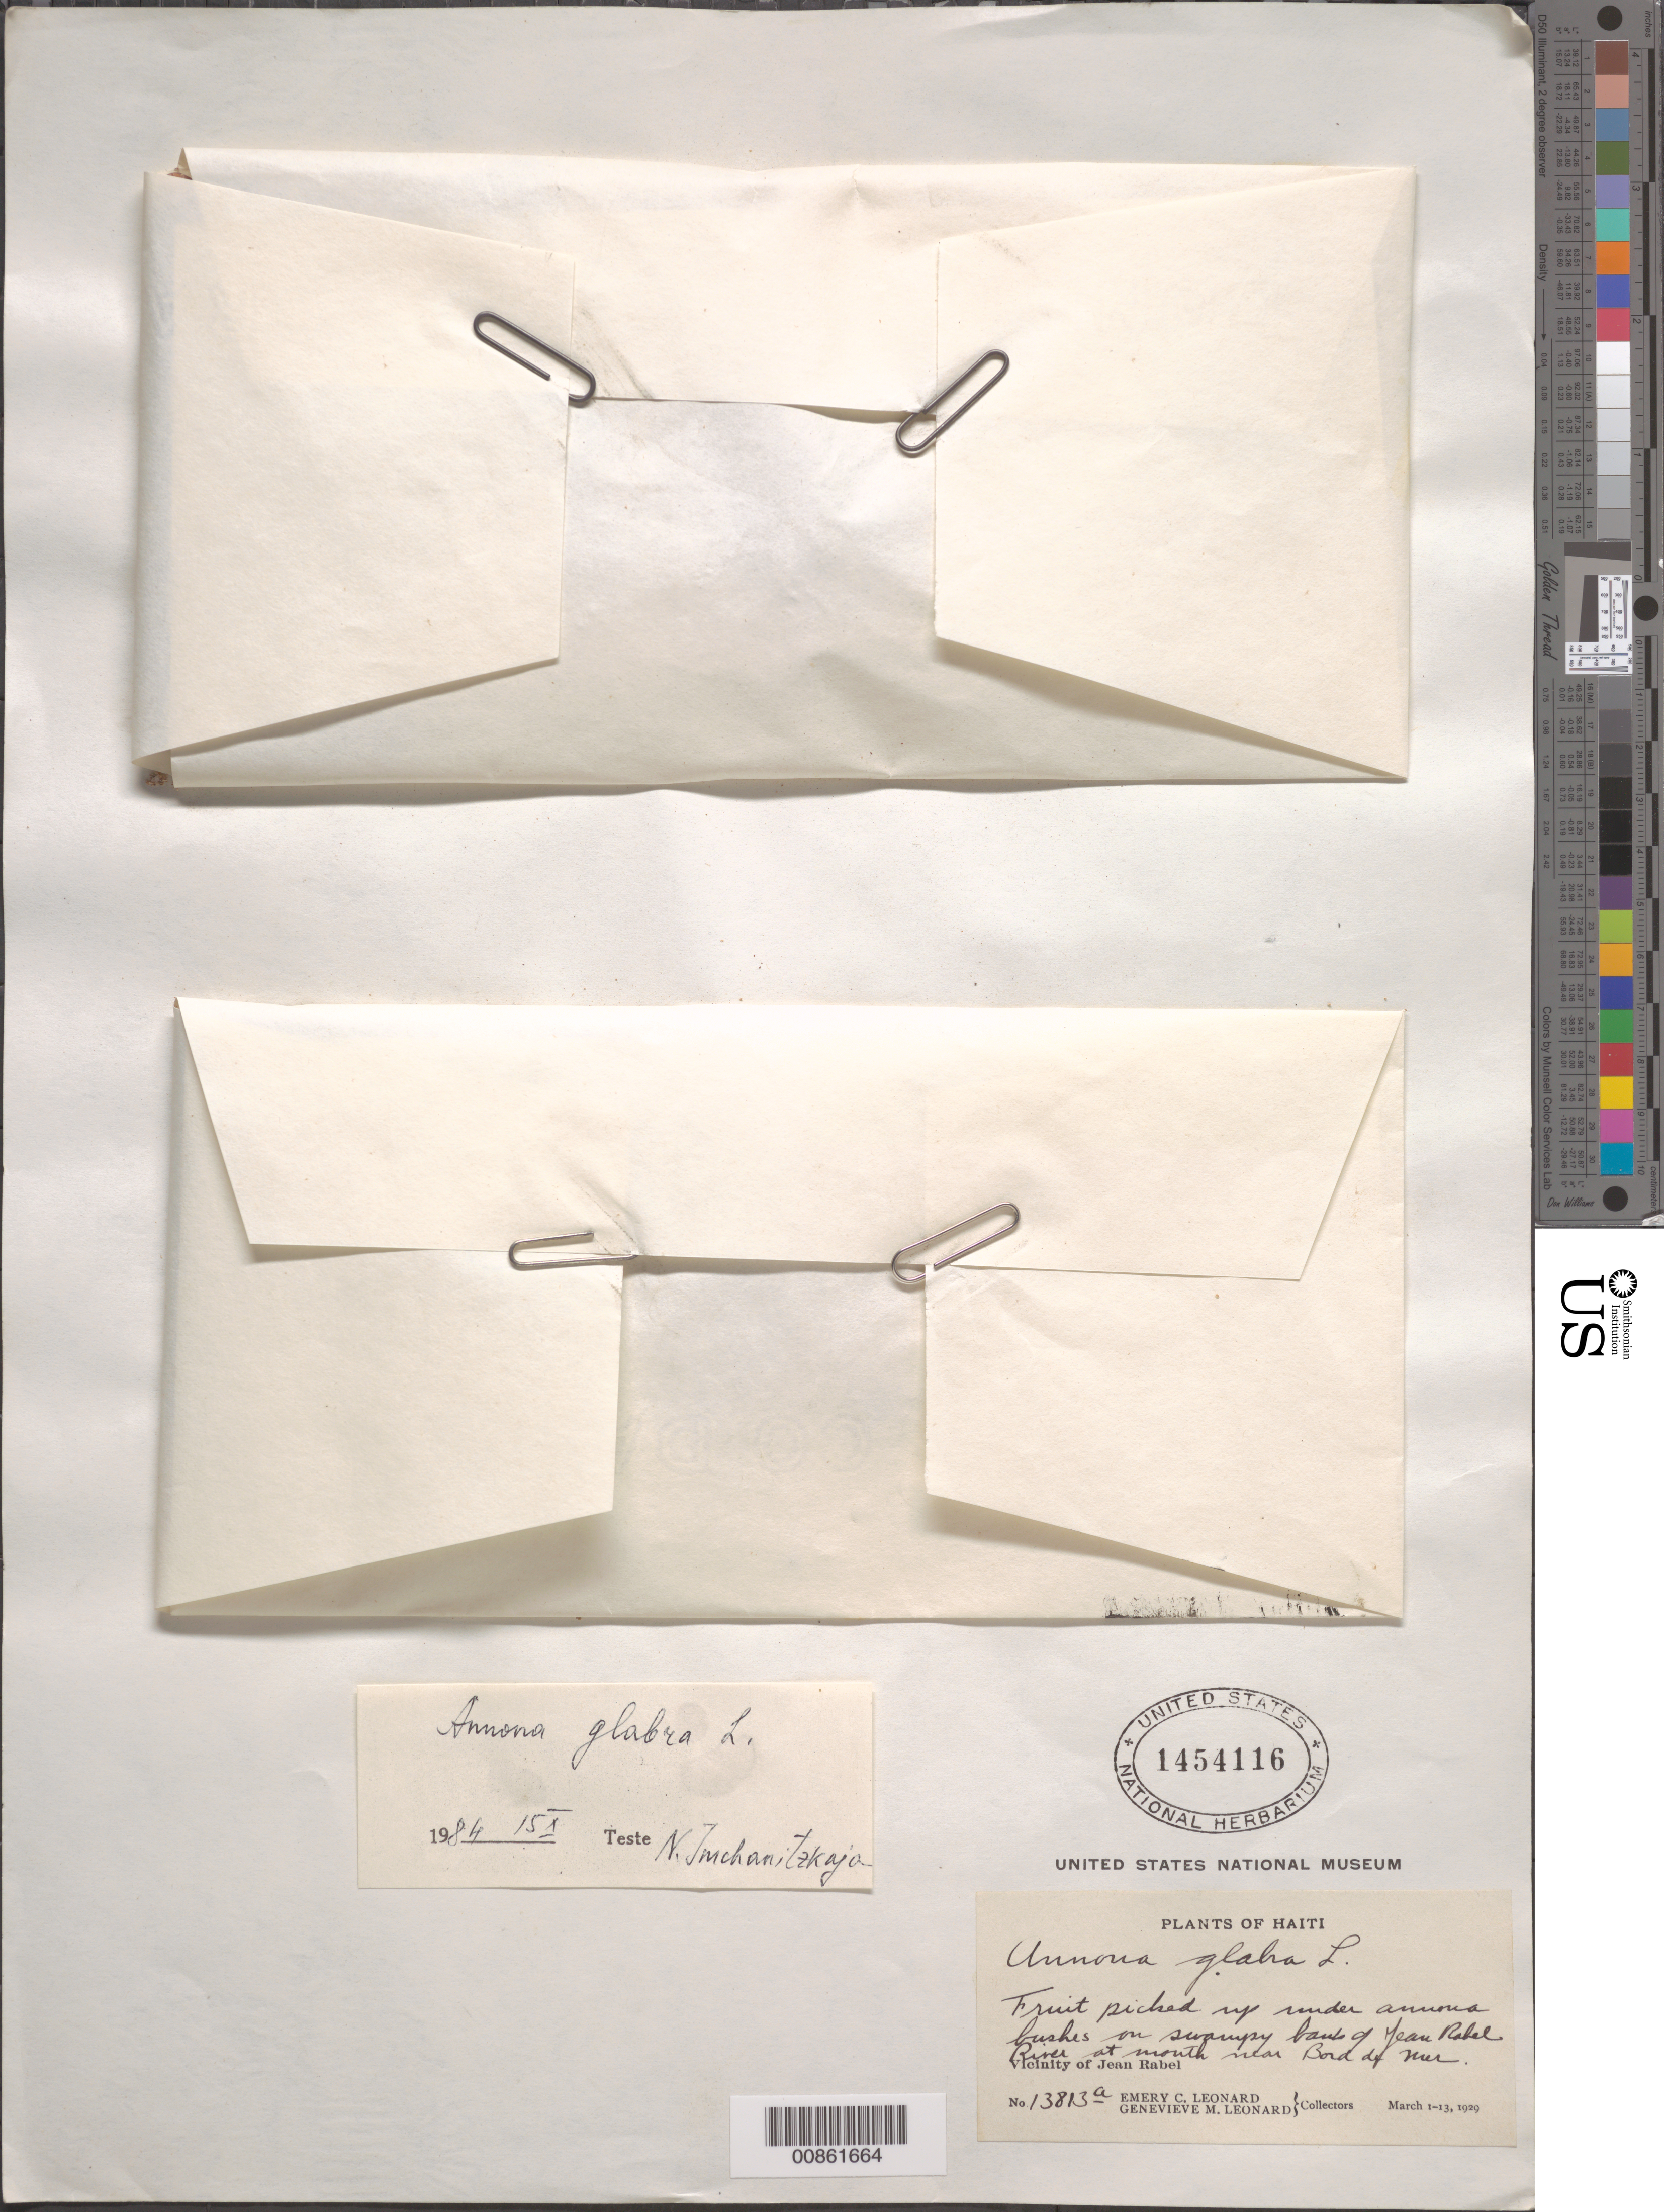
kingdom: Plantae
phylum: Tracheophyta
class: Magnoliopsida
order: Magnoliales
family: Annonaceae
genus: Annona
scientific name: Annona glabra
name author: L.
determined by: Imchanitzkaja, N.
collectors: E. C. Leonard & G. M. Leonard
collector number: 13813a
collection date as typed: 01 Mar 1929 to 13 Mar 1929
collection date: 1929-03-01/1929-03-13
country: Haiti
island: Hispaniola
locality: Swampy bank of Jean Rabel River at mouth near Bord du Mer.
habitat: Swampy bank.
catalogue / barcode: US 1454116